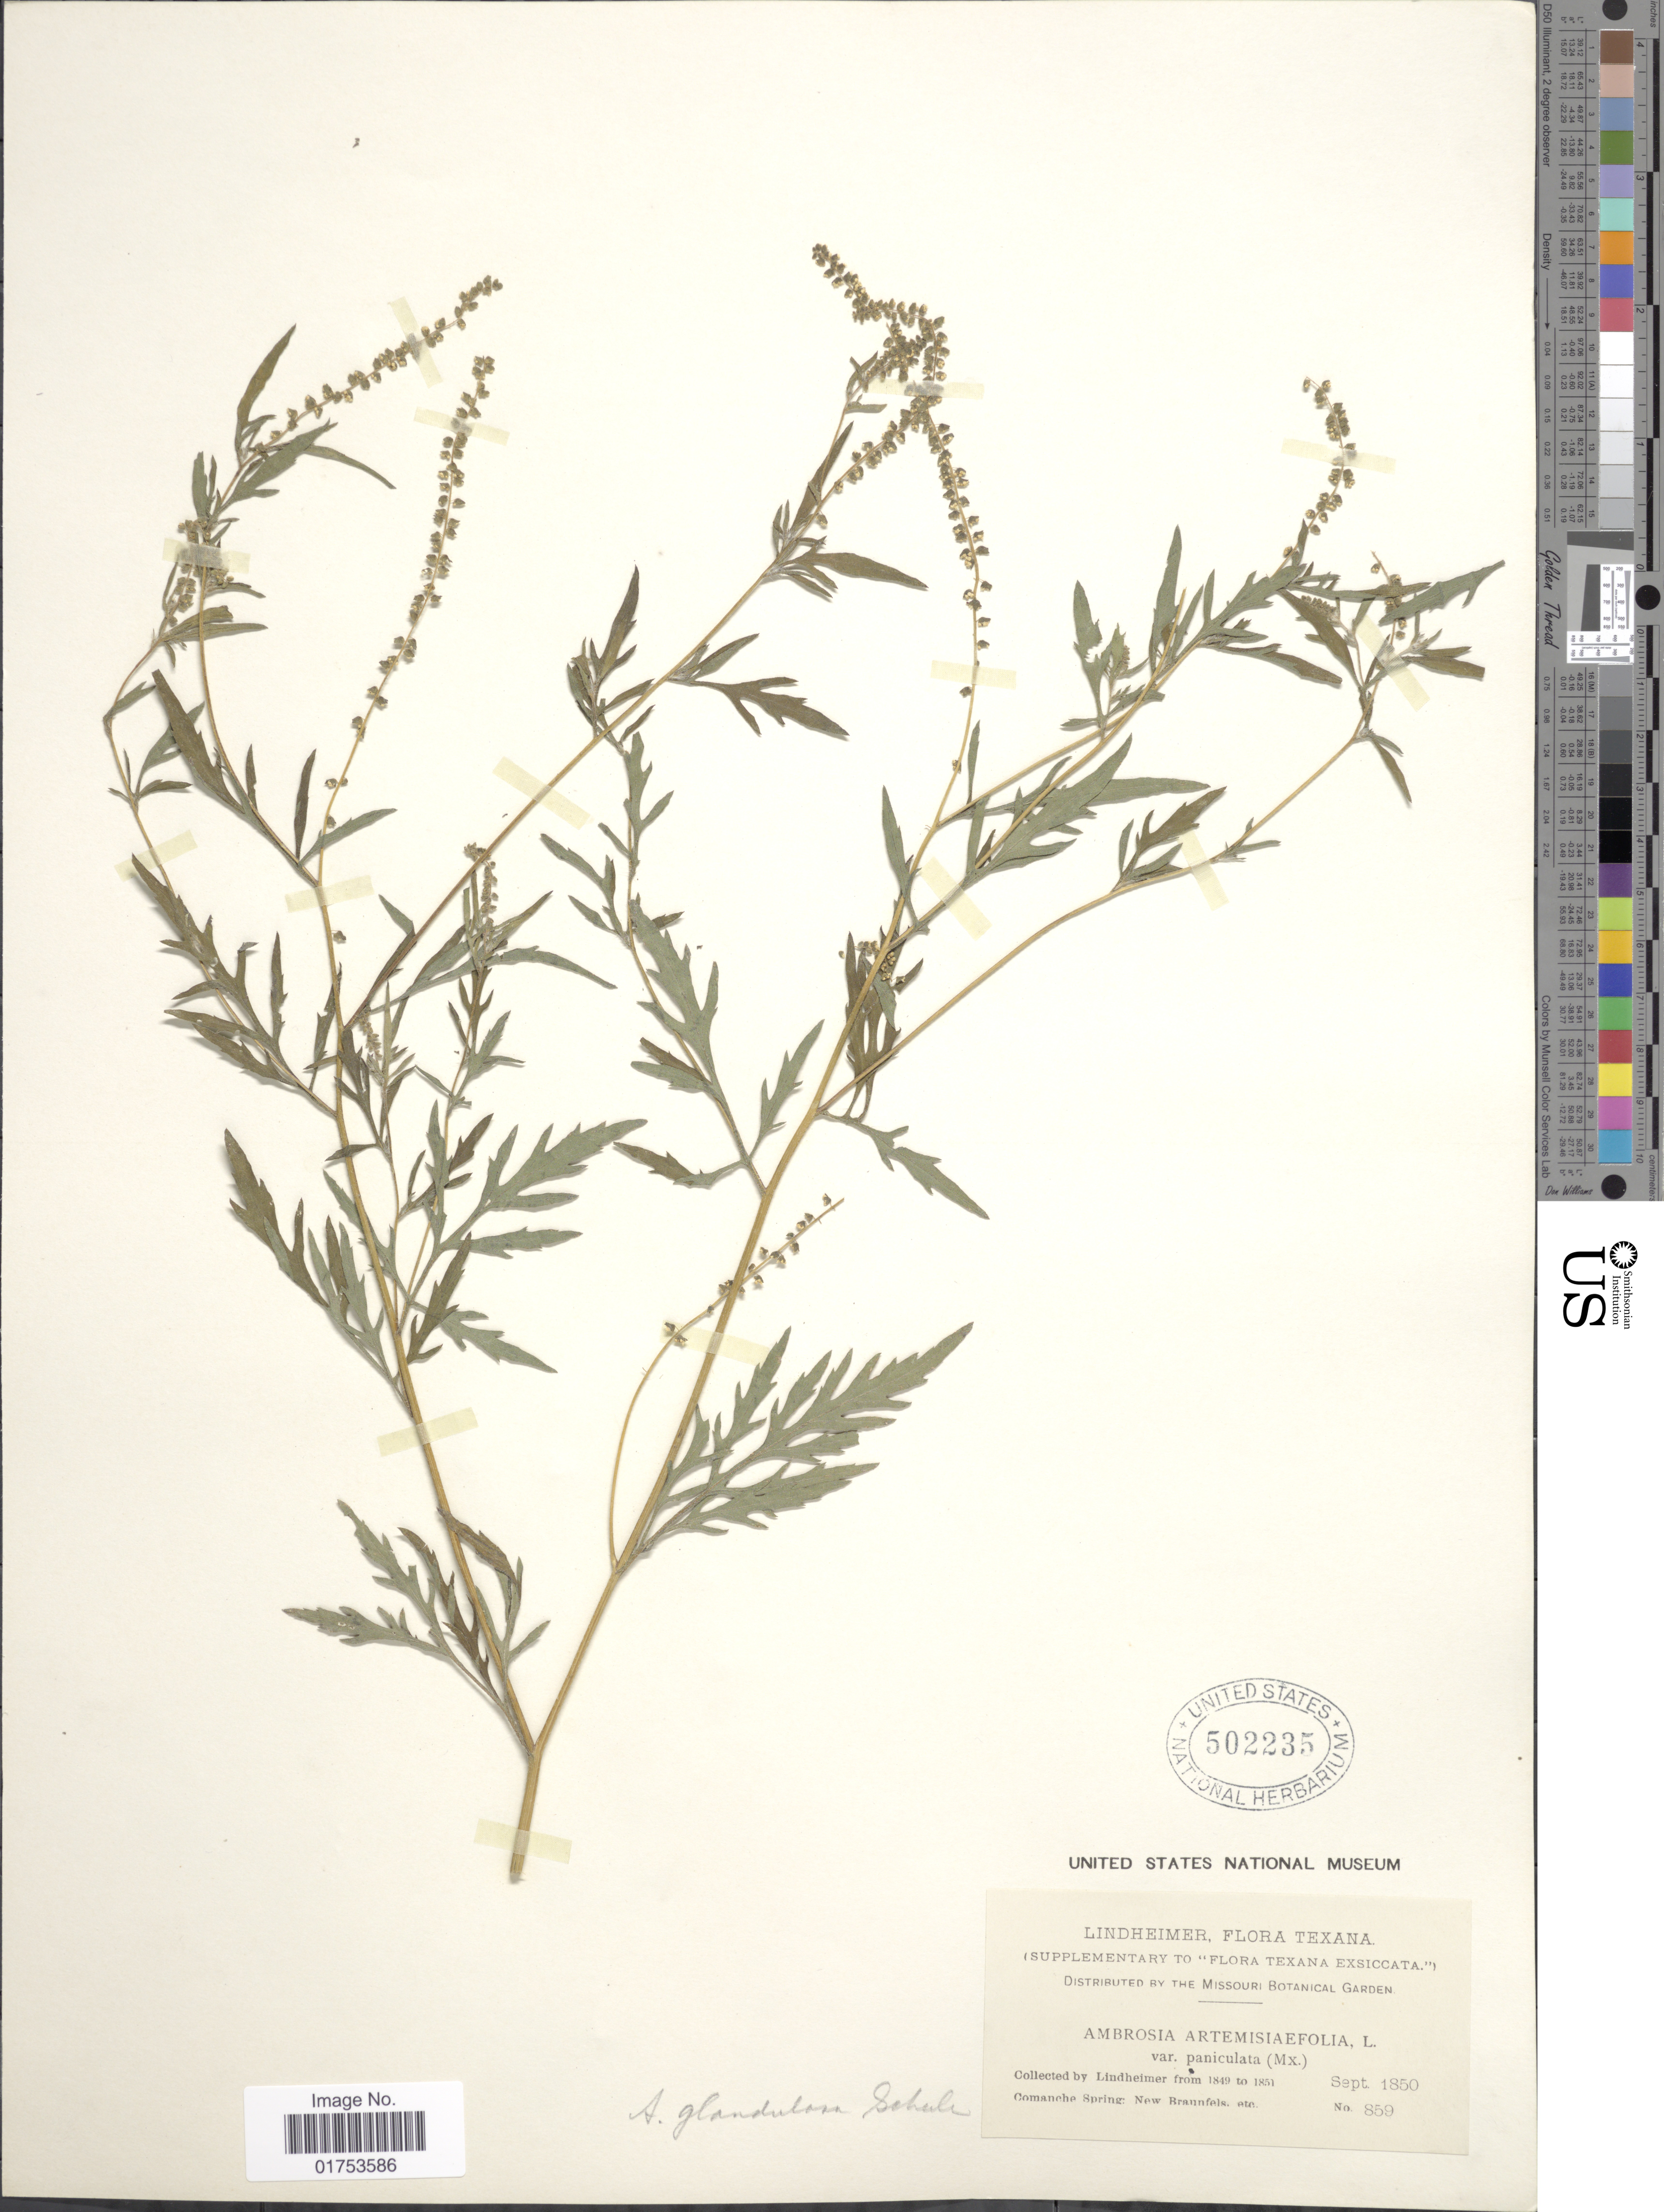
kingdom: Plantae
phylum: Tracheophyta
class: Magnoliopsida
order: Asterales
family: Asteraceae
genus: Ambrosia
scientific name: Ambrosia psilostachya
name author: DC.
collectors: -. Lindheimer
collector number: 859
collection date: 1850-09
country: United States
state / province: Texas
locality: Comanche Spring: New Braunfels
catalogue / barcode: US 502235